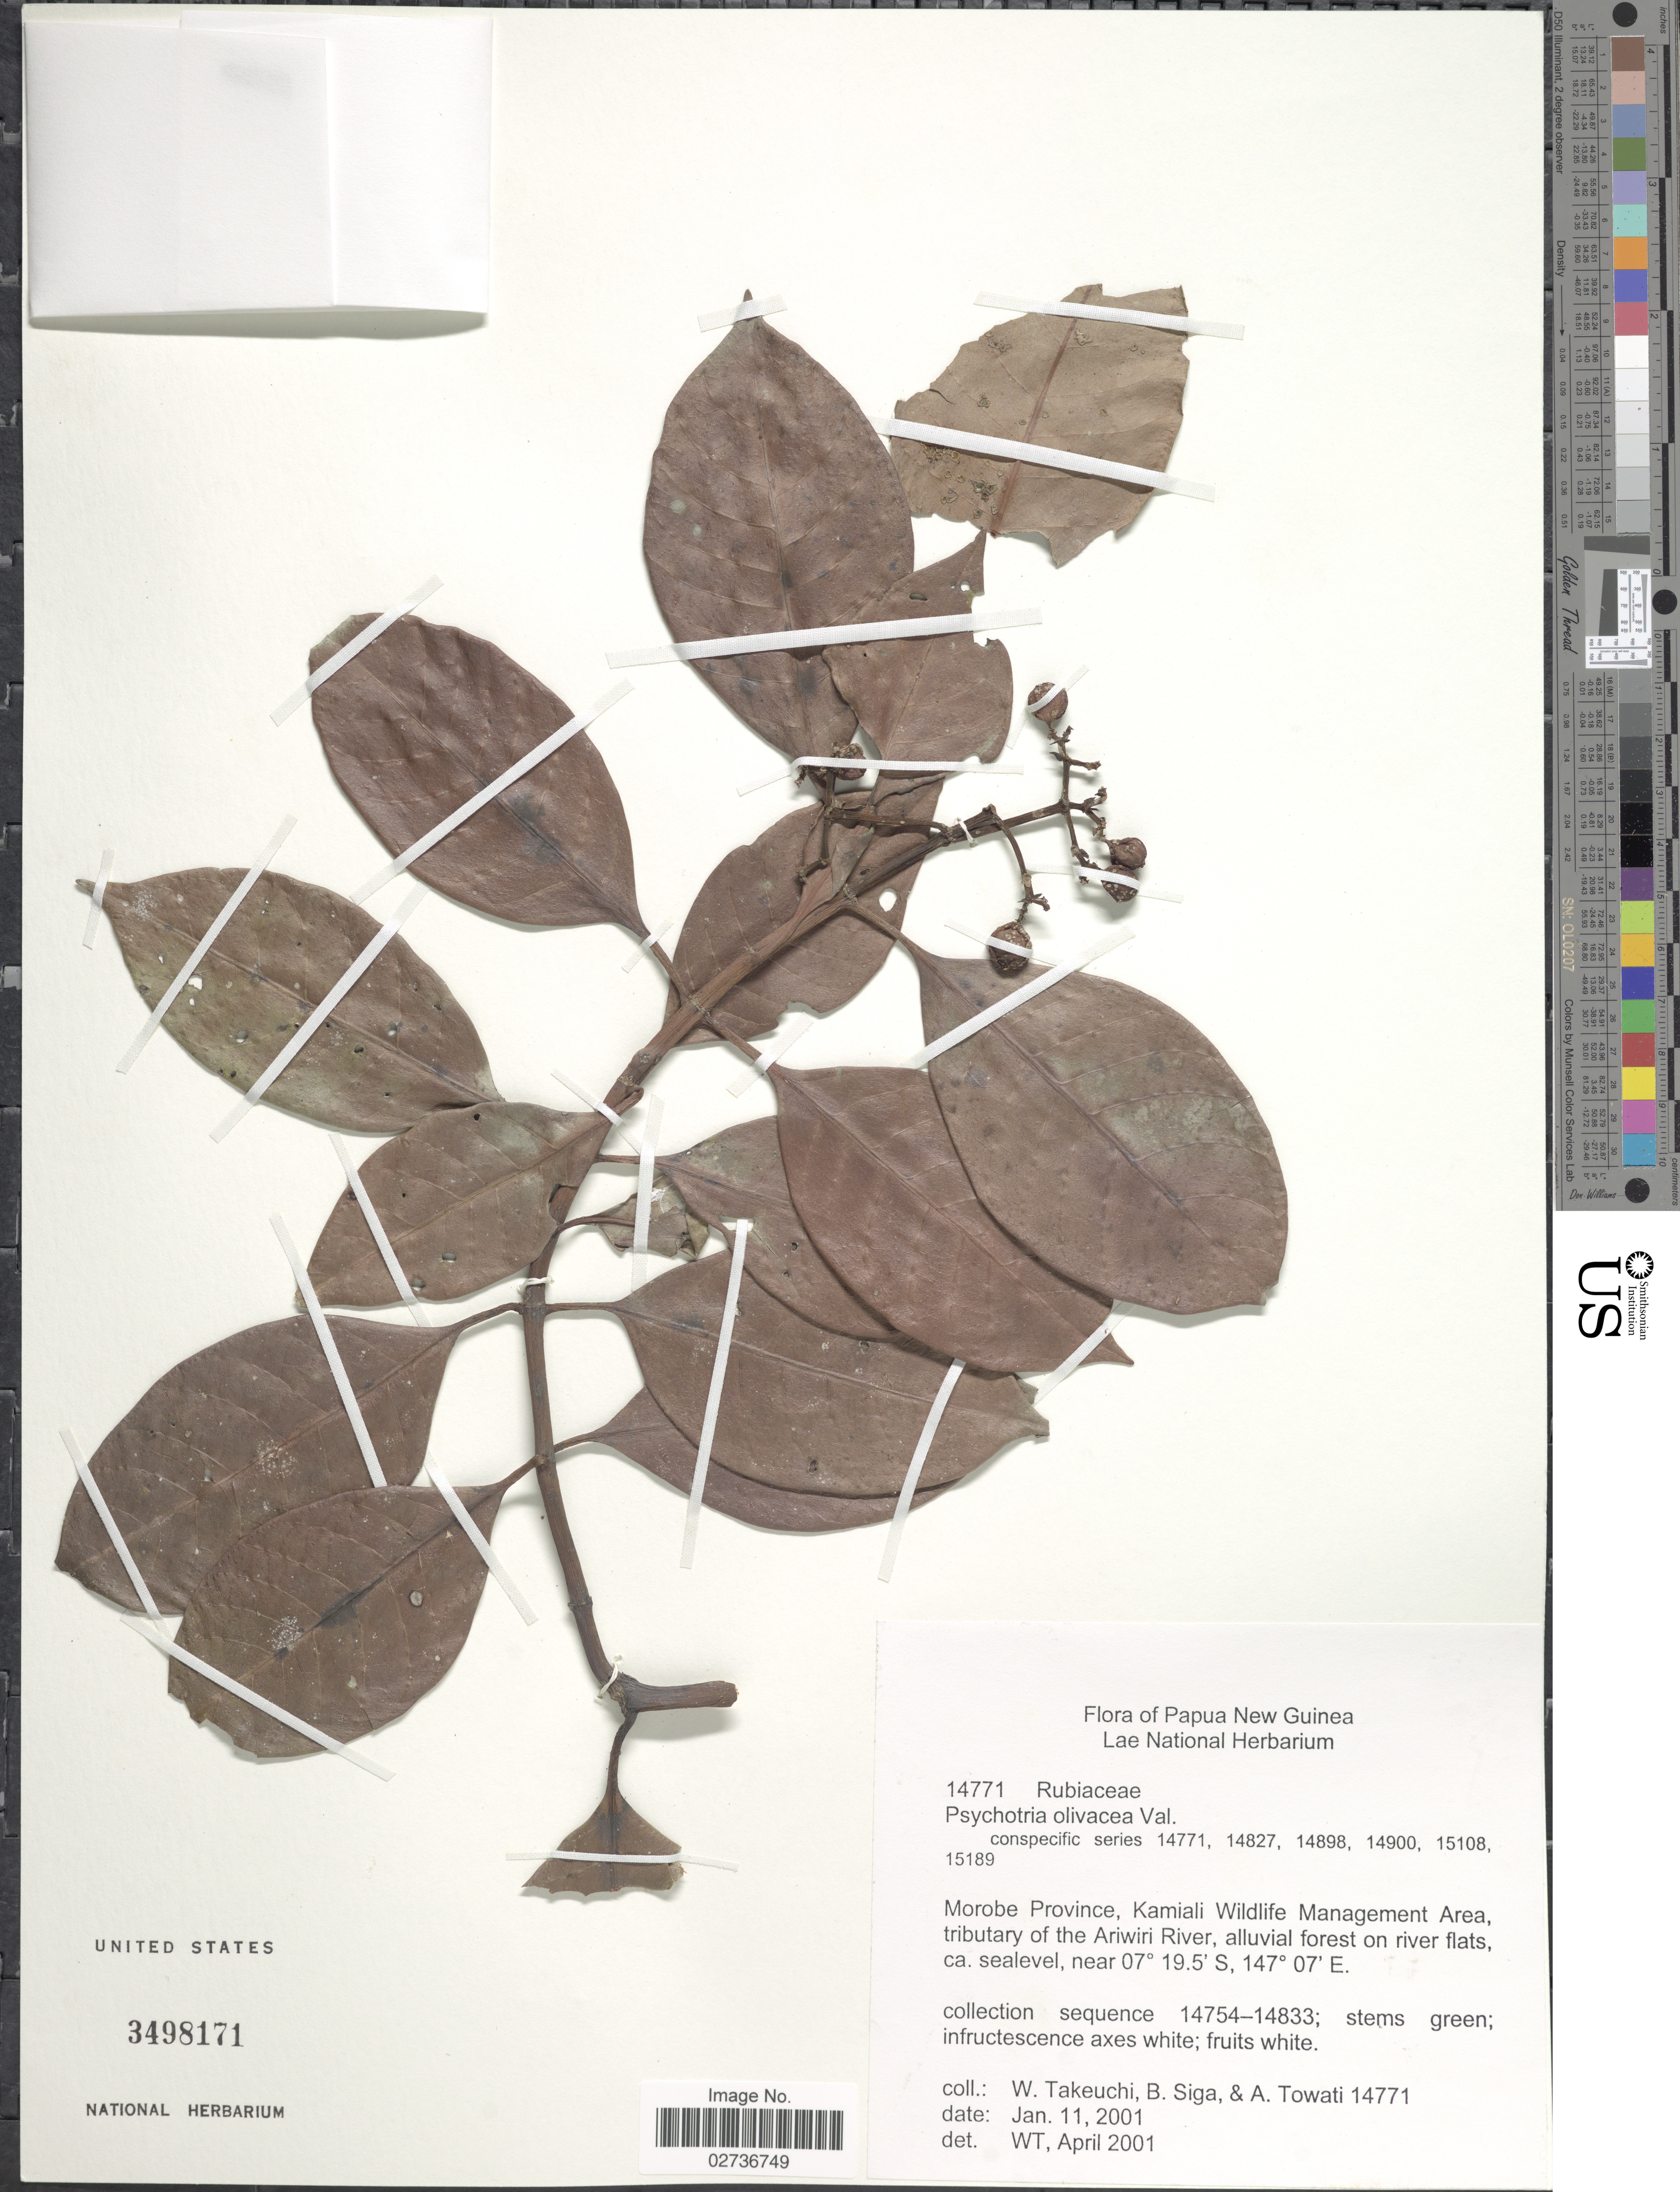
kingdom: Plantae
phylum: Tracheophyta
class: Magnoliopsida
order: Gentianales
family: Rubiaceae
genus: Psychotria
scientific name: Psychotria olivacea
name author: Valeton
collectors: W. Takeuchi, B. Siga & A. Towati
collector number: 14771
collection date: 2001-01-11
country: Papua New Guinea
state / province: Morobe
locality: Morobe Province, Kamiali Wildlife Management Area, tributary of the Ariwiri River, alluvial forest on river flats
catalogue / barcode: US 3498171